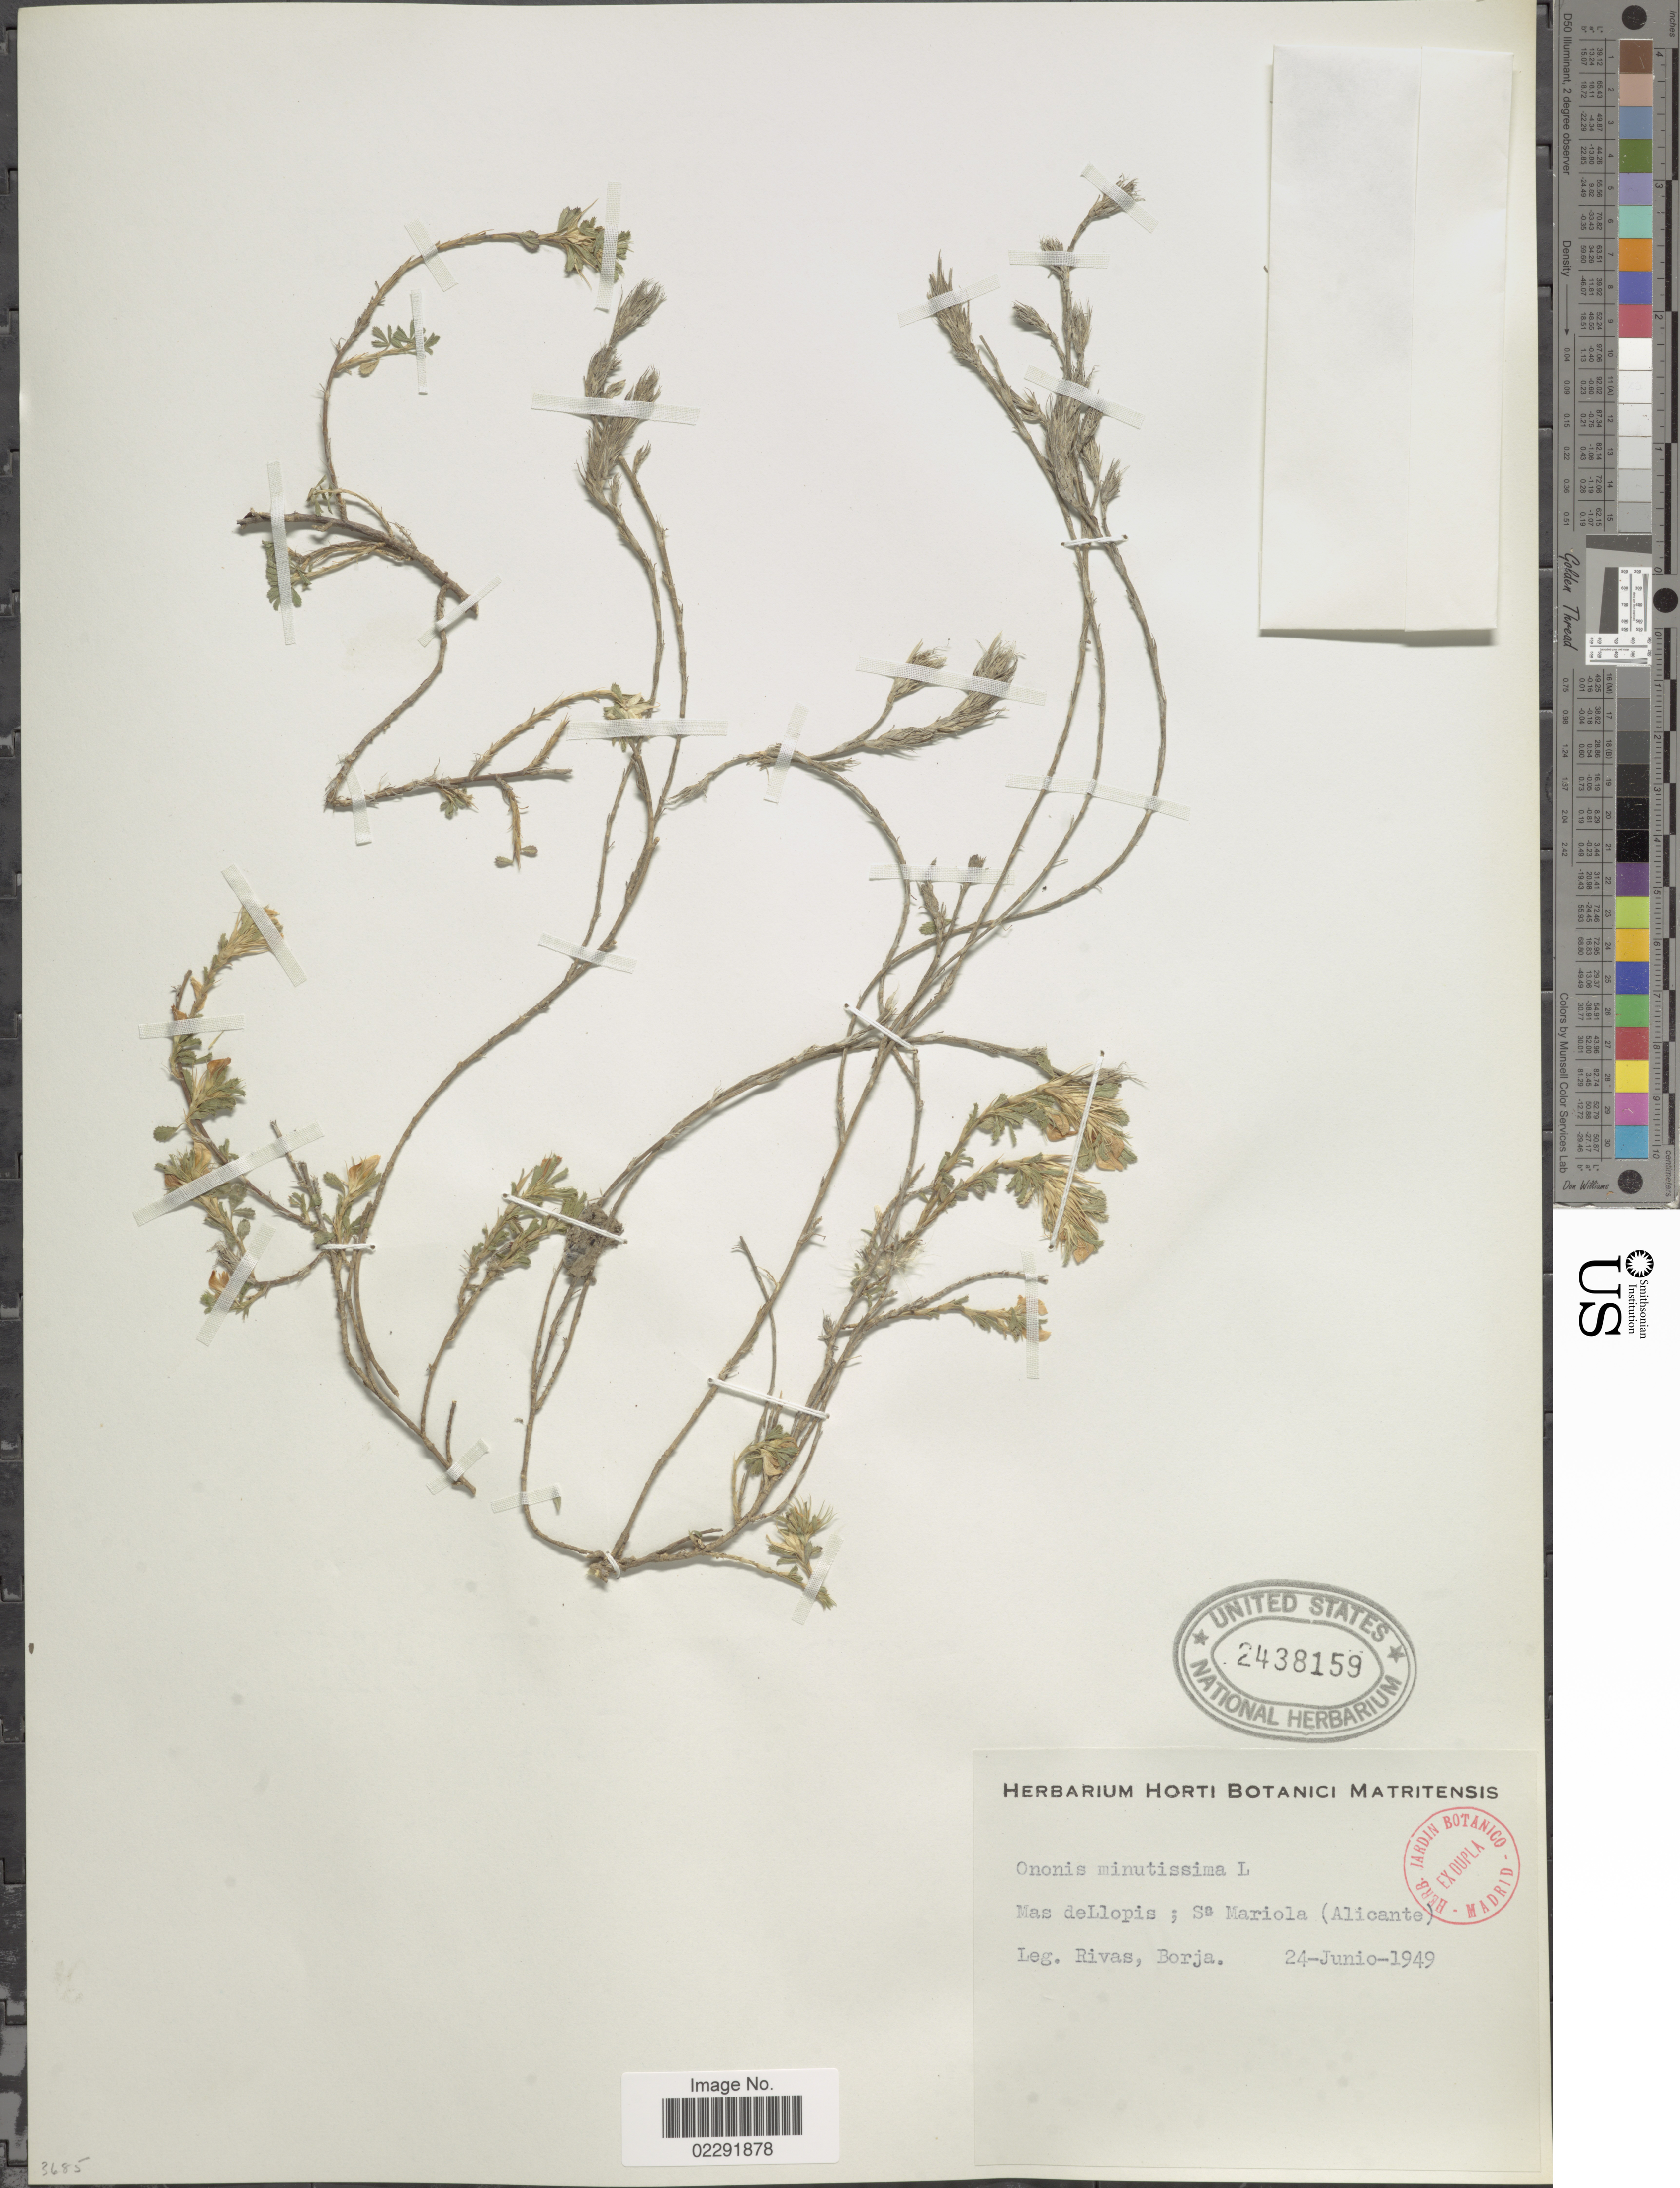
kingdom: Plantae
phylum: Tracheophyta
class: Magnoliopsida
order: Fabales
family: Fabaceae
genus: Ononis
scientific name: Ononis minutissima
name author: L.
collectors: Rivas & -. Borja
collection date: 1949-06-24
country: Spain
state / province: Valenciana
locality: Mas deLlopis; Sa Mariola (Alicante).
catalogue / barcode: US 2438159